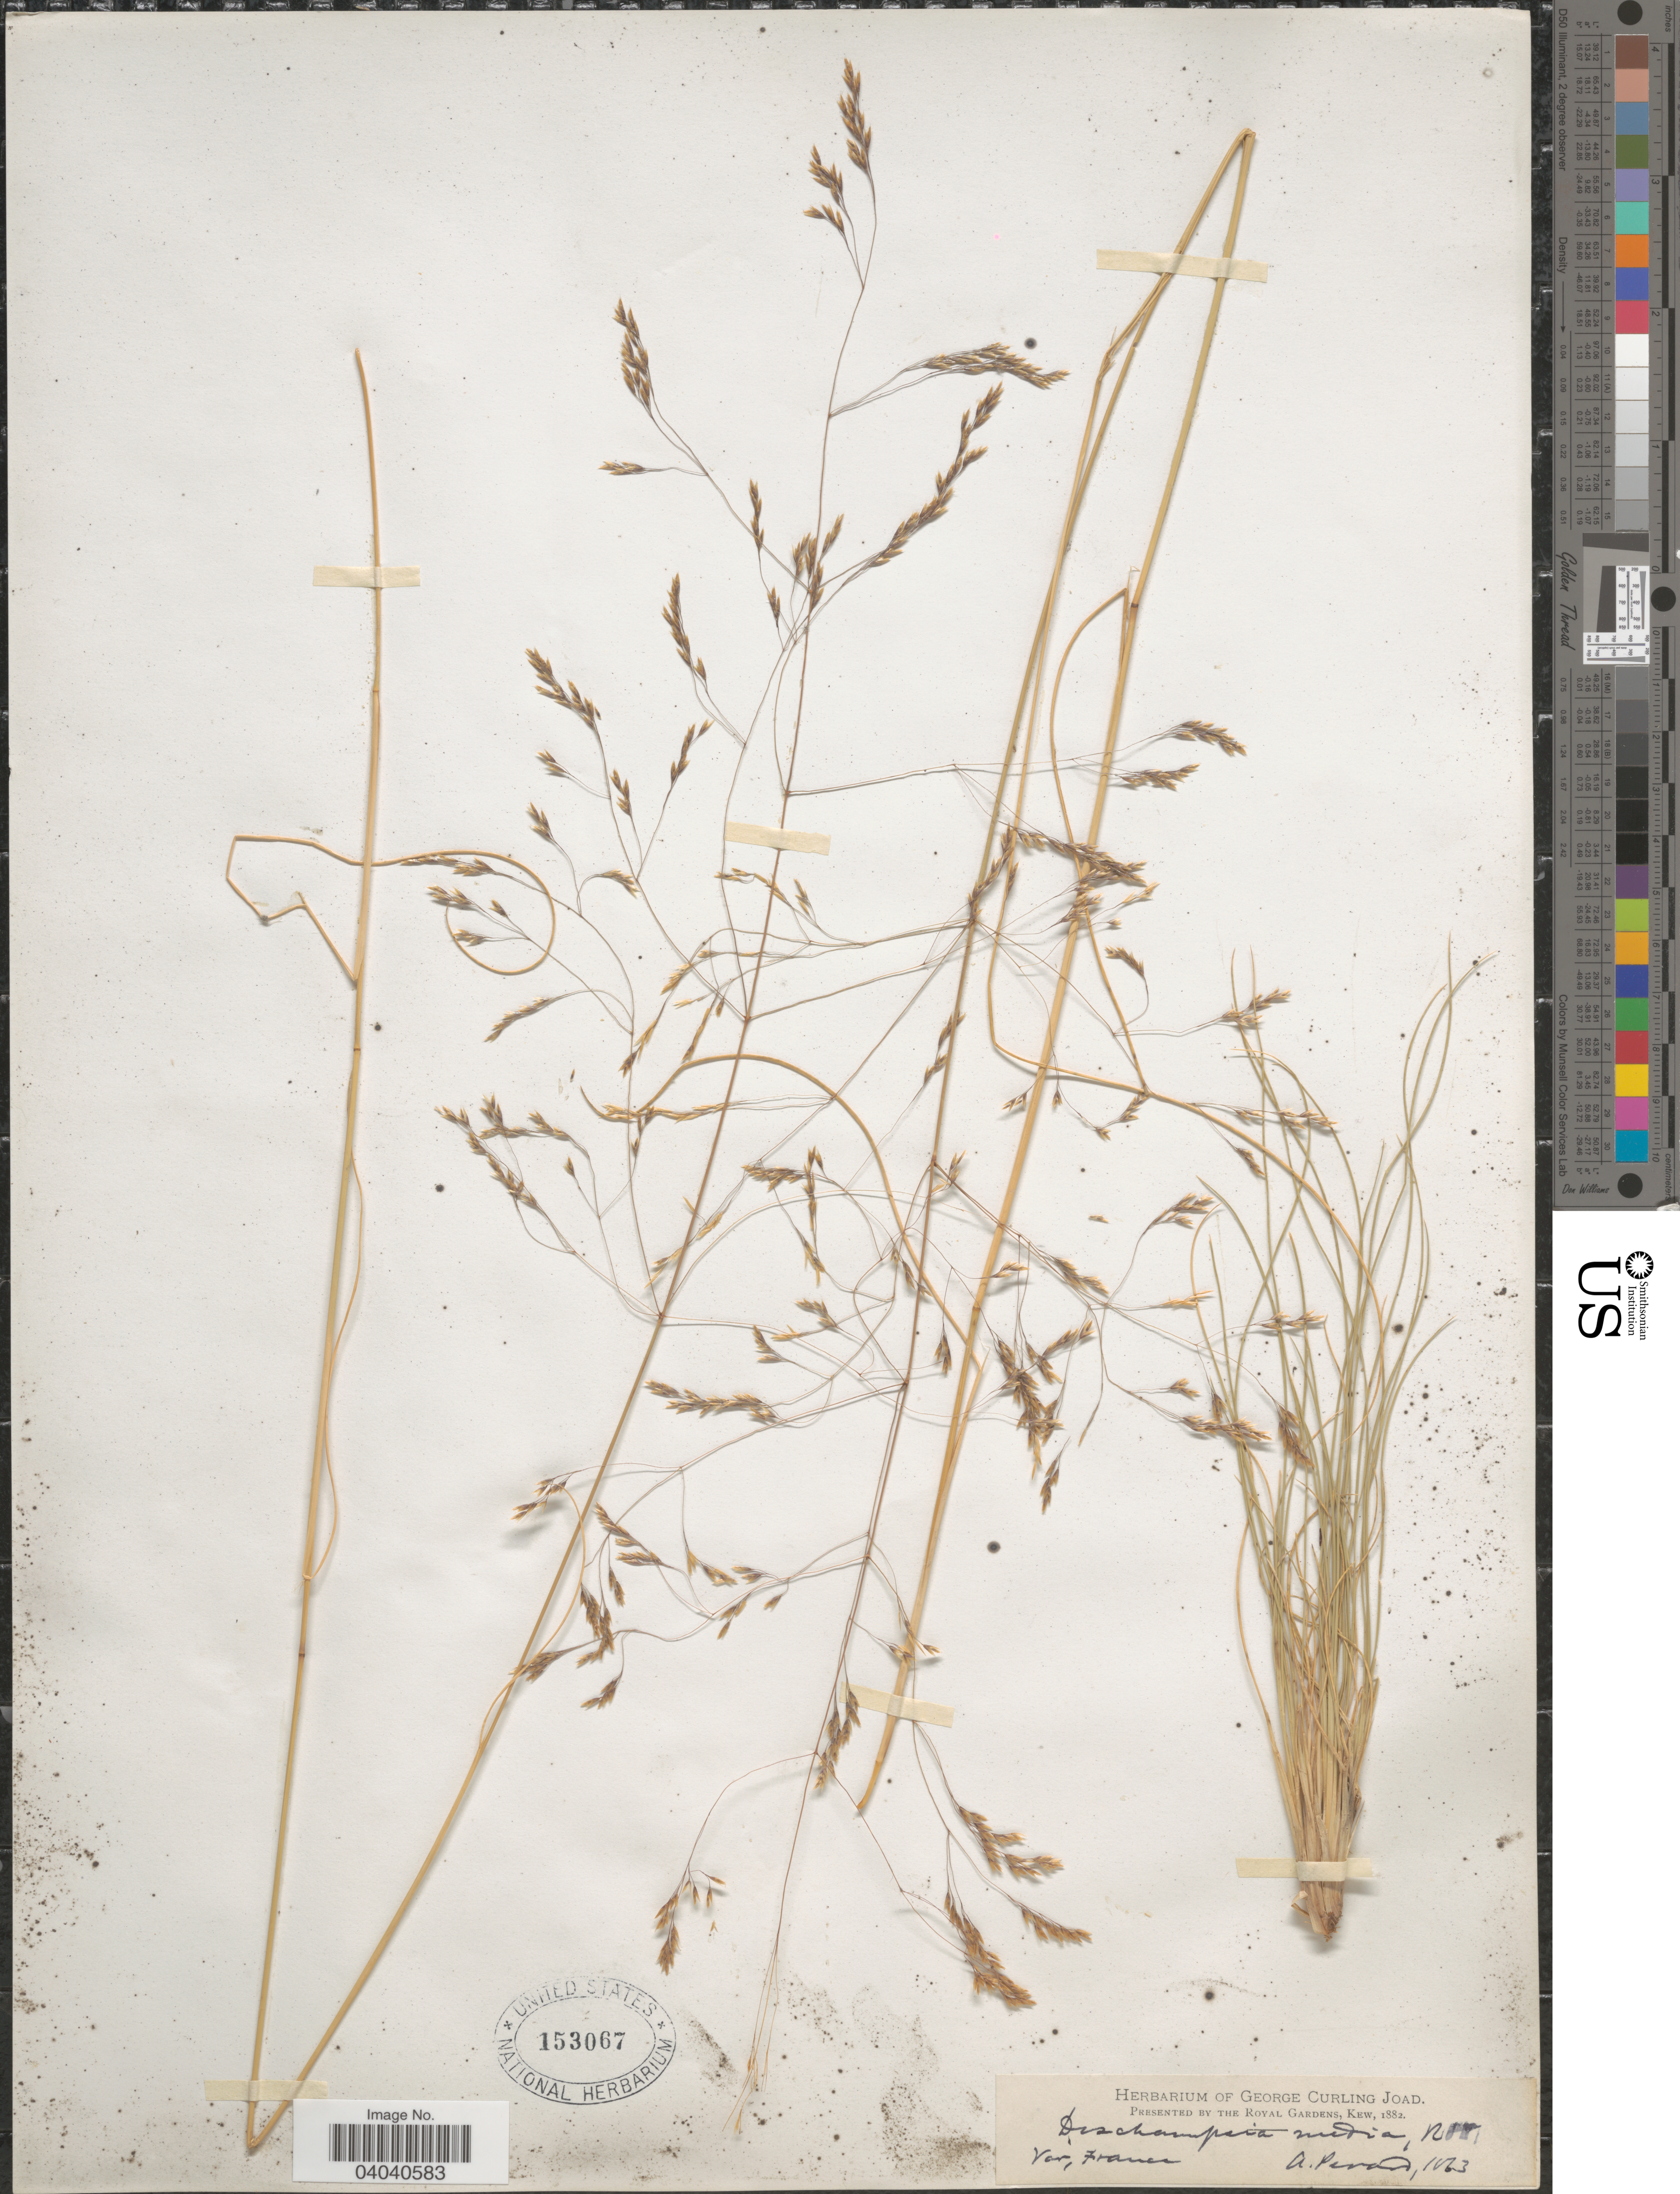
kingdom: Plantae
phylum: Tracheophyta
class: Liliopsida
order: Poales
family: Poaceae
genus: Deschampsia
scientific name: Deschampsia media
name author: (Gouan) Roem. & Schult.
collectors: A. Perard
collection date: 1863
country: France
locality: Var.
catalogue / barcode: US 153067